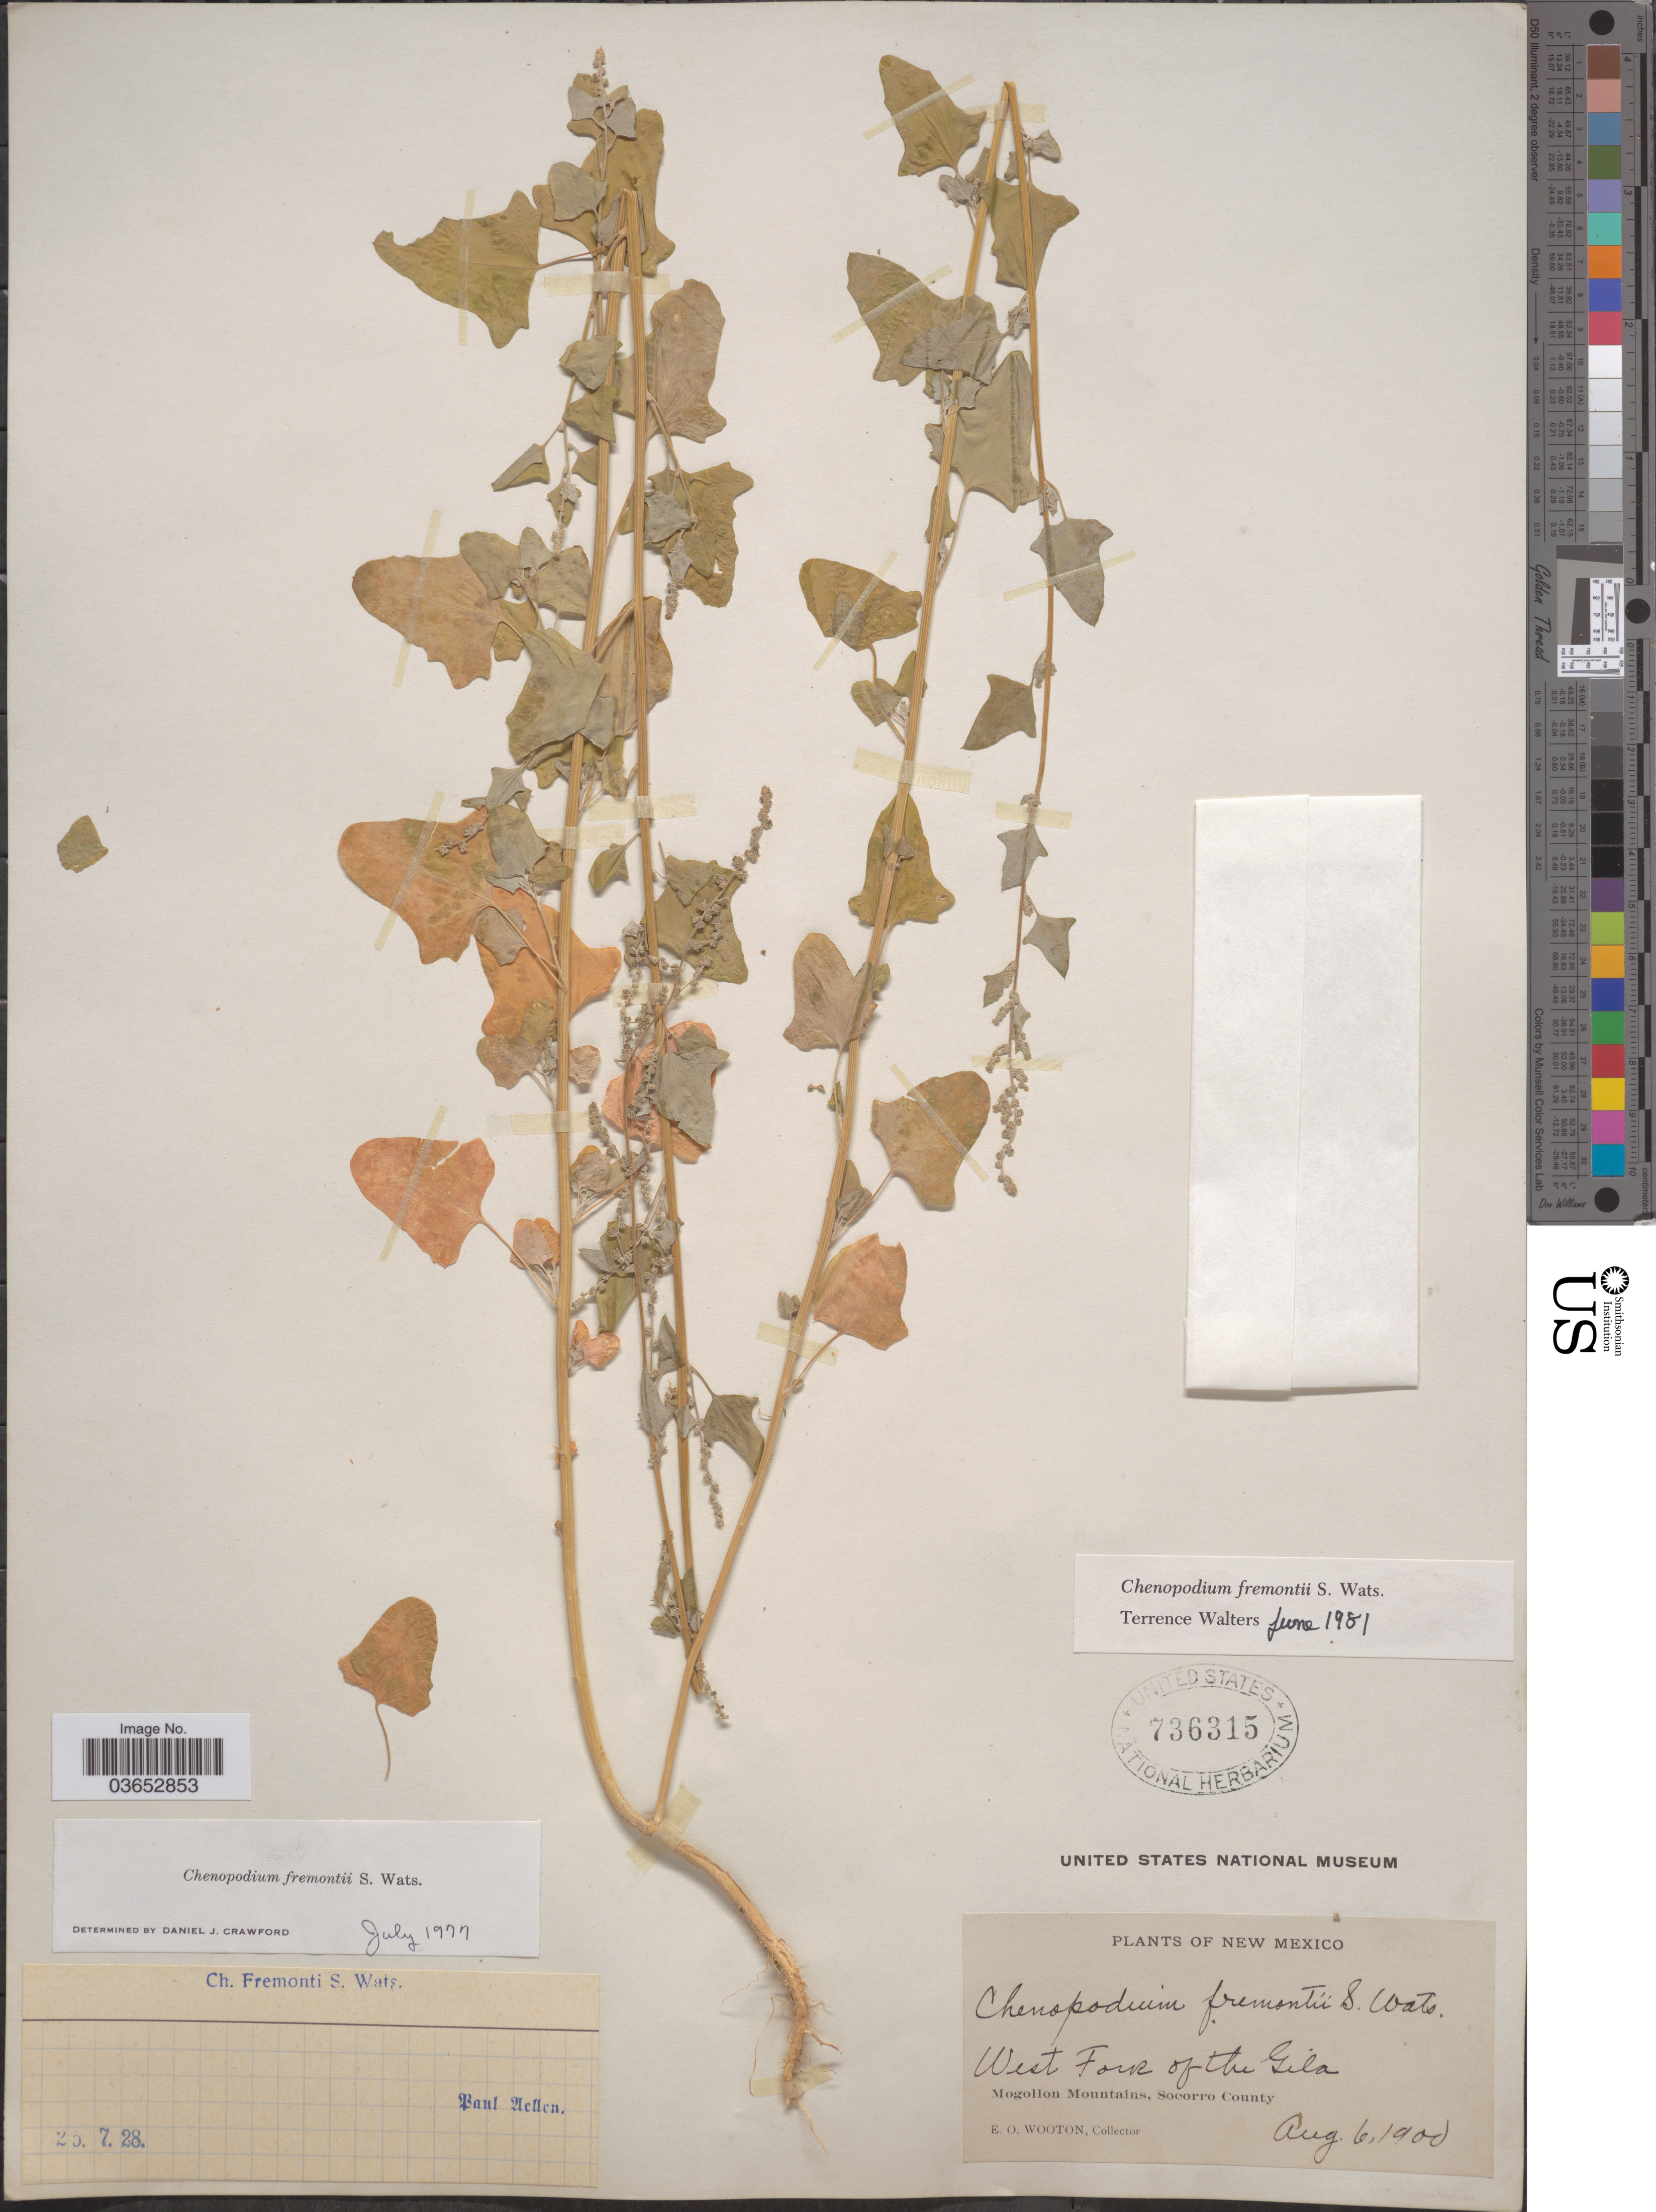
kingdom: Plantae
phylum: Tracheophyta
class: Magnoliopsida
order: Caryophyllales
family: Amaranthaceae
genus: Chenopodium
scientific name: Chenopodium fremontii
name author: S. Watson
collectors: E. O. Wooton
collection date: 1900-08-06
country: United States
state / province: New Mexico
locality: West Fork of the Gila. Mogollon Mountains, Socorro County.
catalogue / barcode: US 736315